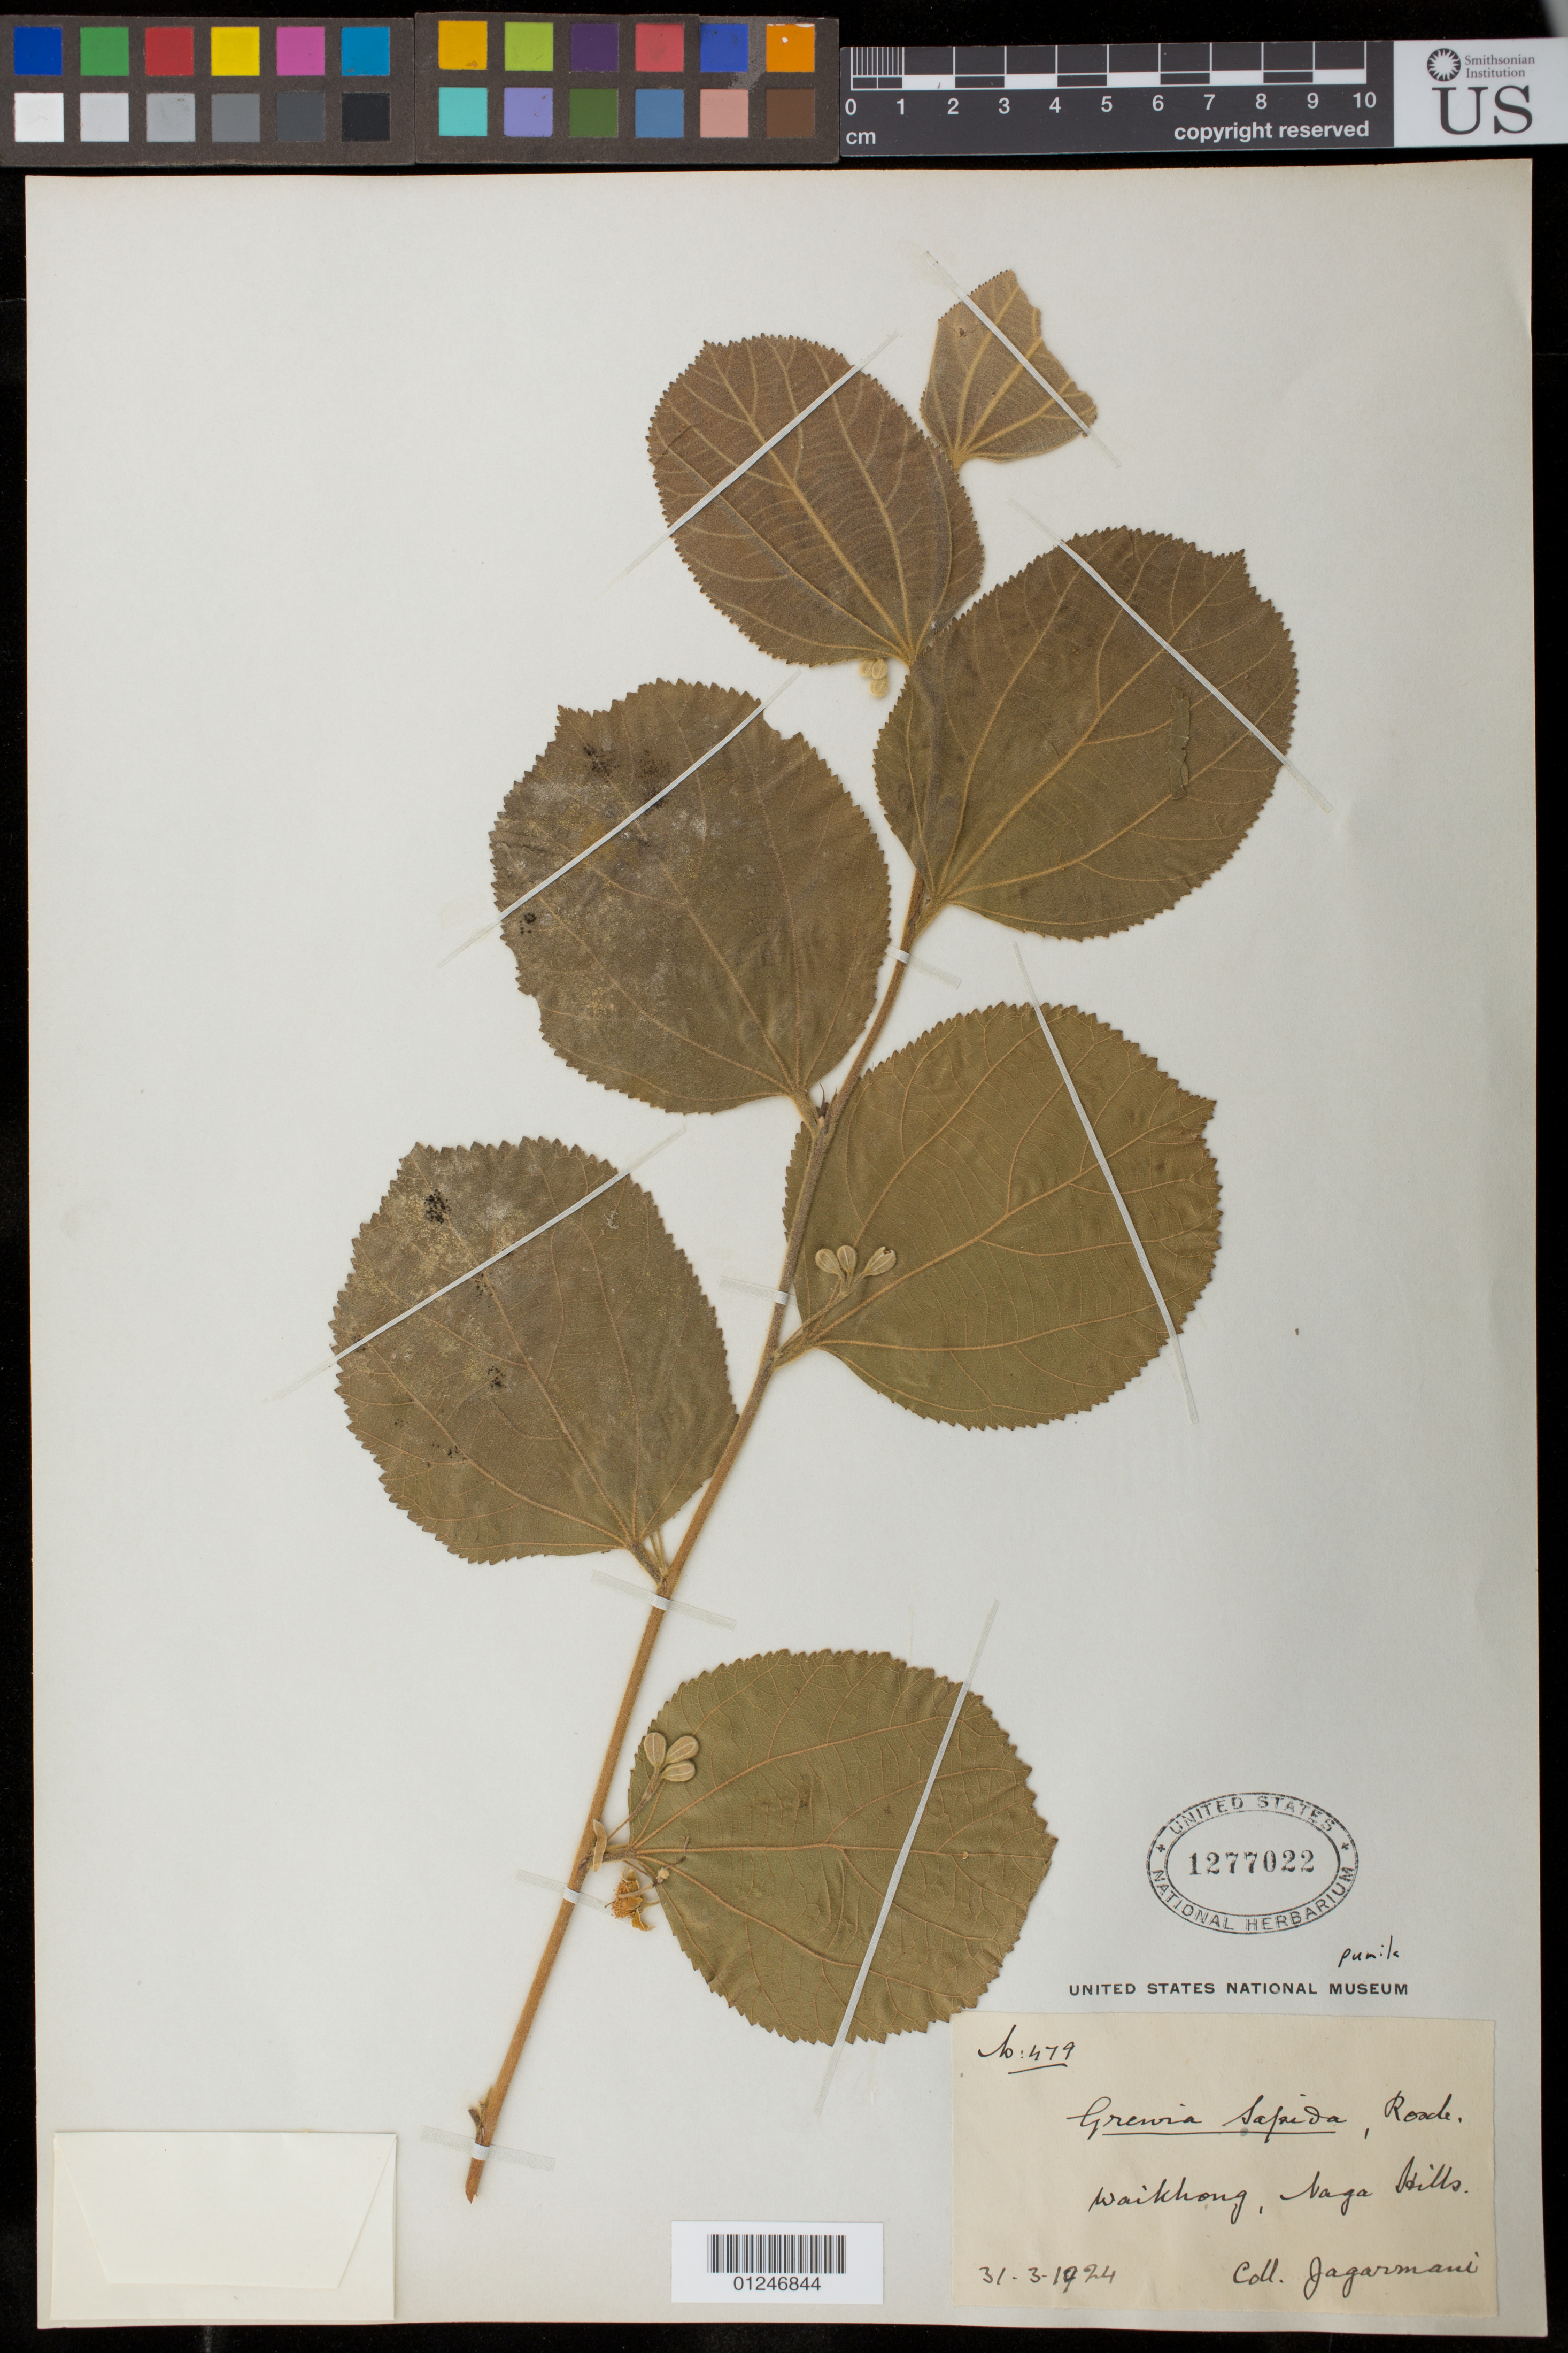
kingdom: Plantae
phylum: Tracheophyta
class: Magnoliopsida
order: Malvales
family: Malvaceae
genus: Grewia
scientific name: Grewia sapida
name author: Roxb. ex DC.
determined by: Jourdain-Fievet, L.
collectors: -. Jagarmani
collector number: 479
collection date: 1924-03-31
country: India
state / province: Assam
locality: Nata Hills- Waikhong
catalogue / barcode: US 1277022